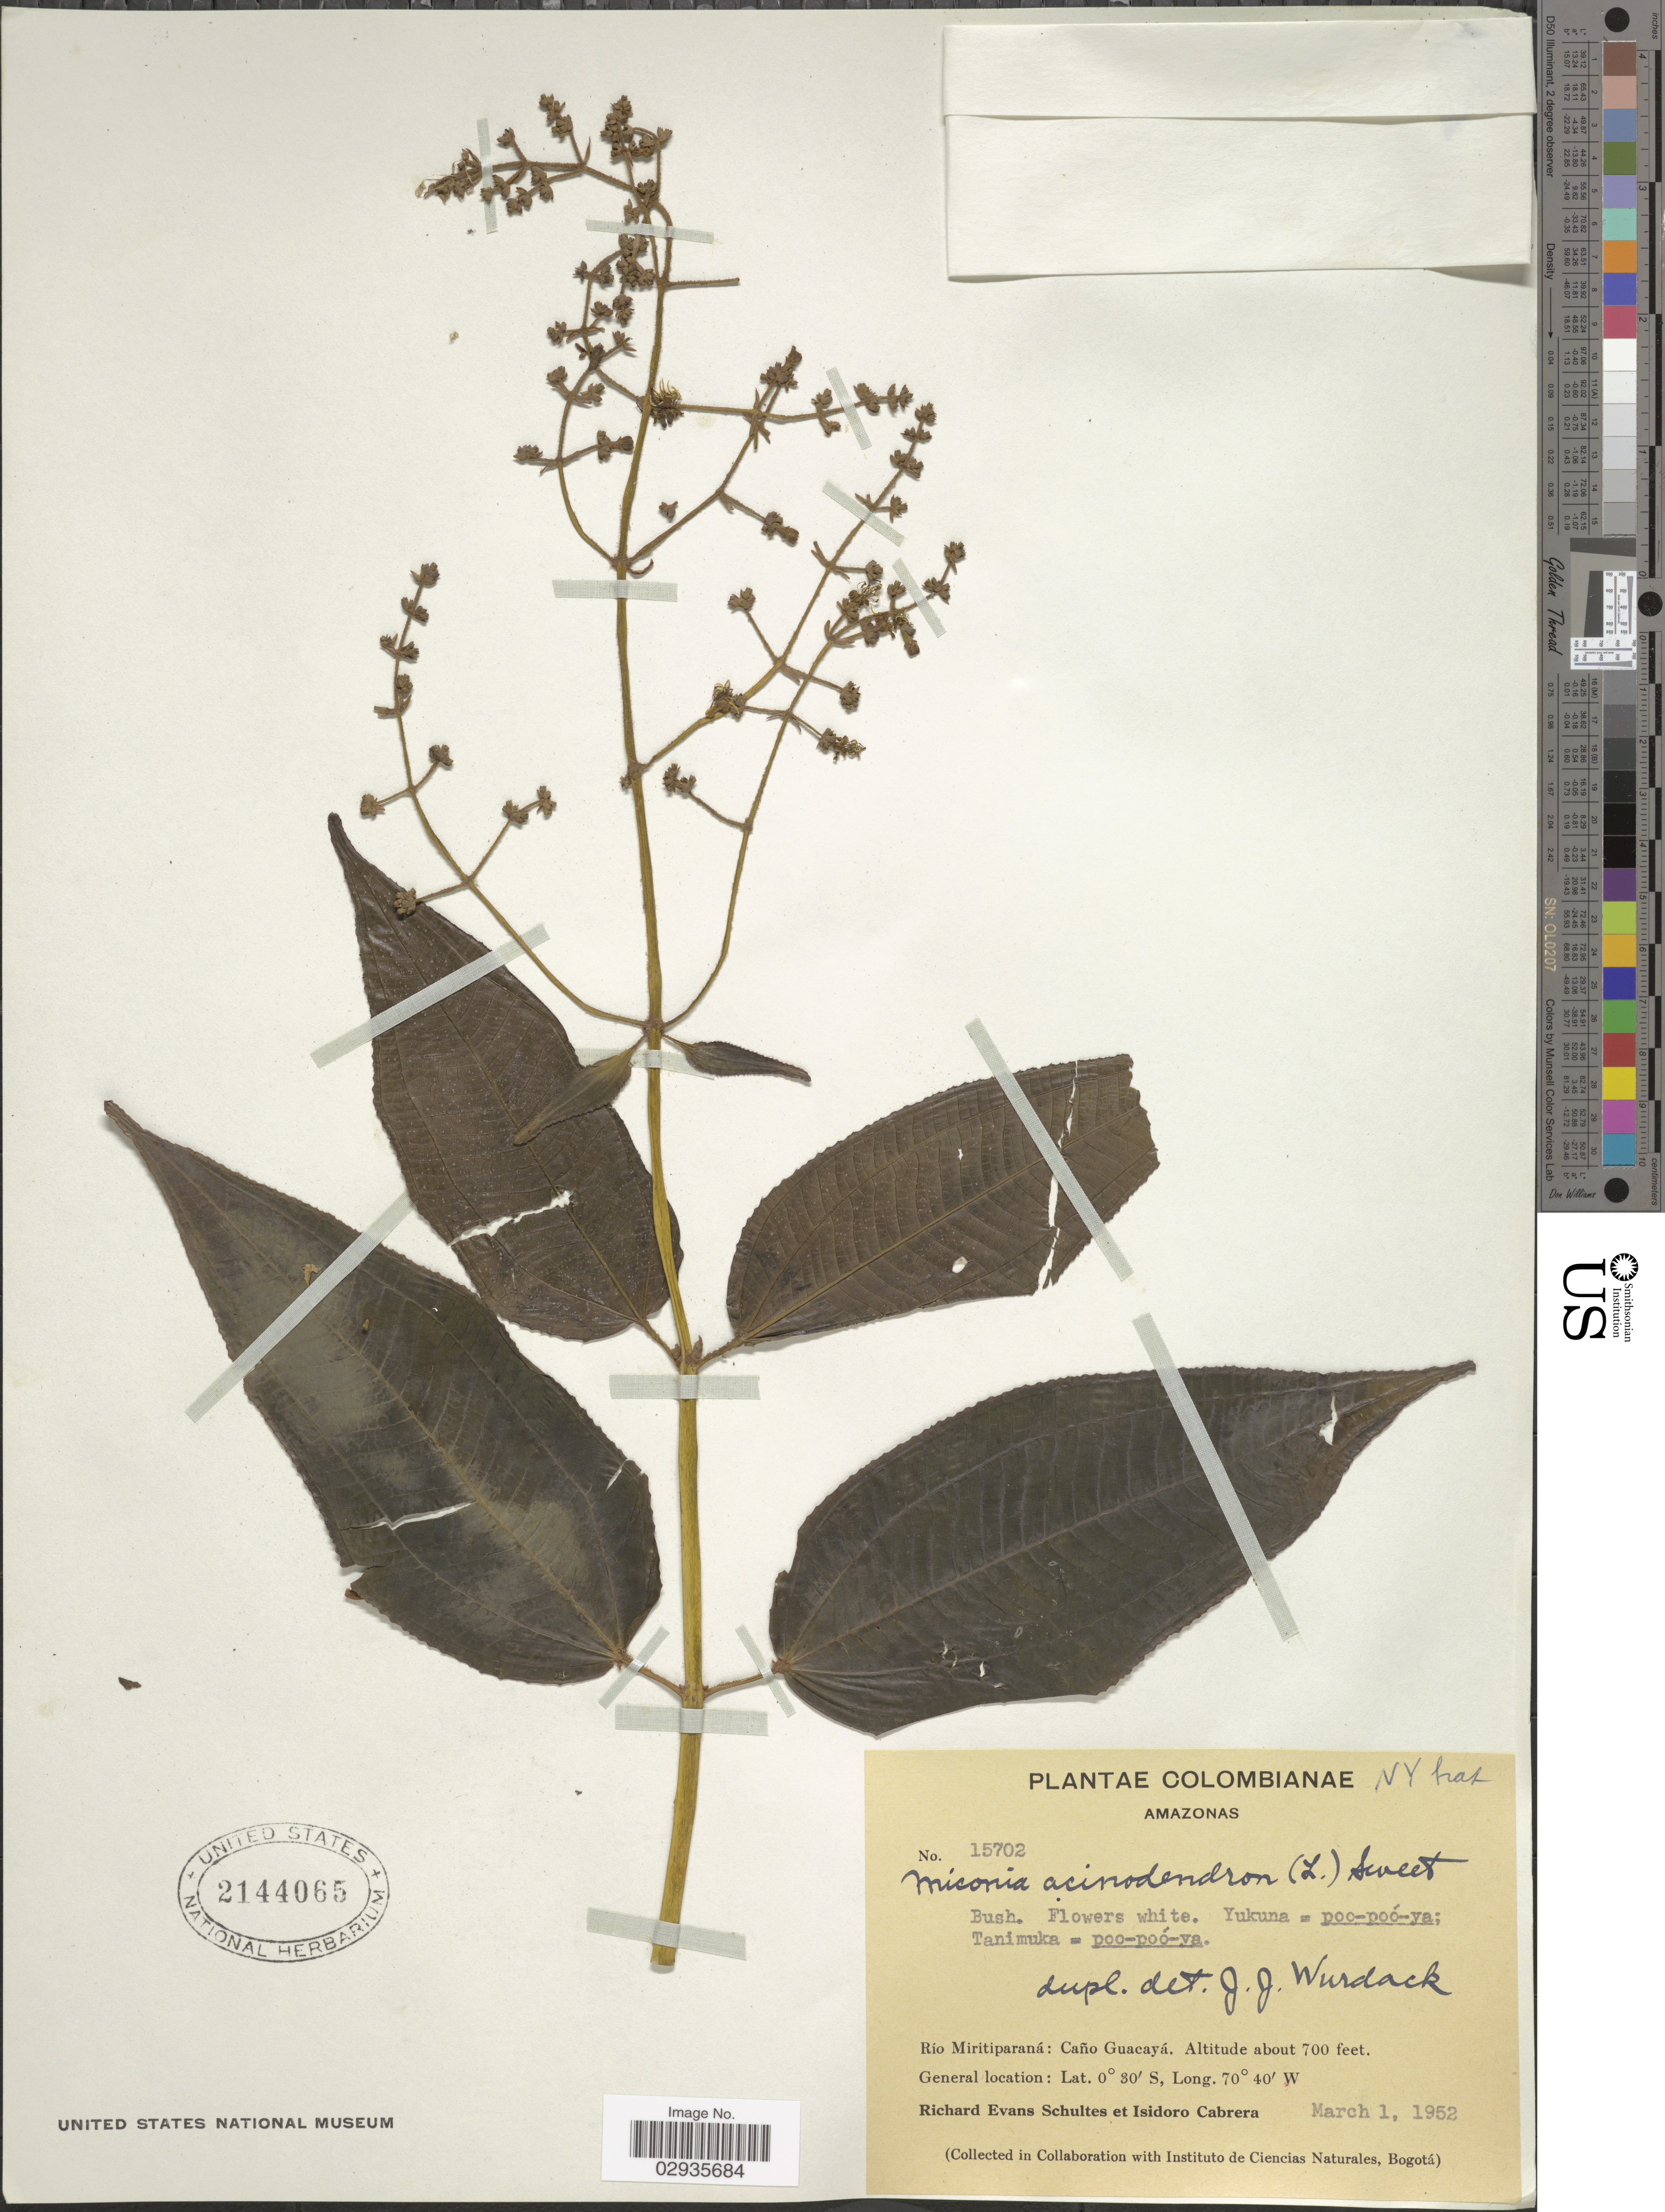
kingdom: Plantae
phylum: Tracheophyta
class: Magnoliopsida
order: Myrtales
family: Melastomataceae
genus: Miconia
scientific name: Miconia acinodendron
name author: (L.) Sweet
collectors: R. E. Schultes & I. Cabrera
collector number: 15702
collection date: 1952-03-01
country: Colombia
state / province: Amazônas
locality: Río Miritiparaná: Caño Guacayá.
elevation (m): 213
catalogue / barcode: US 2144065